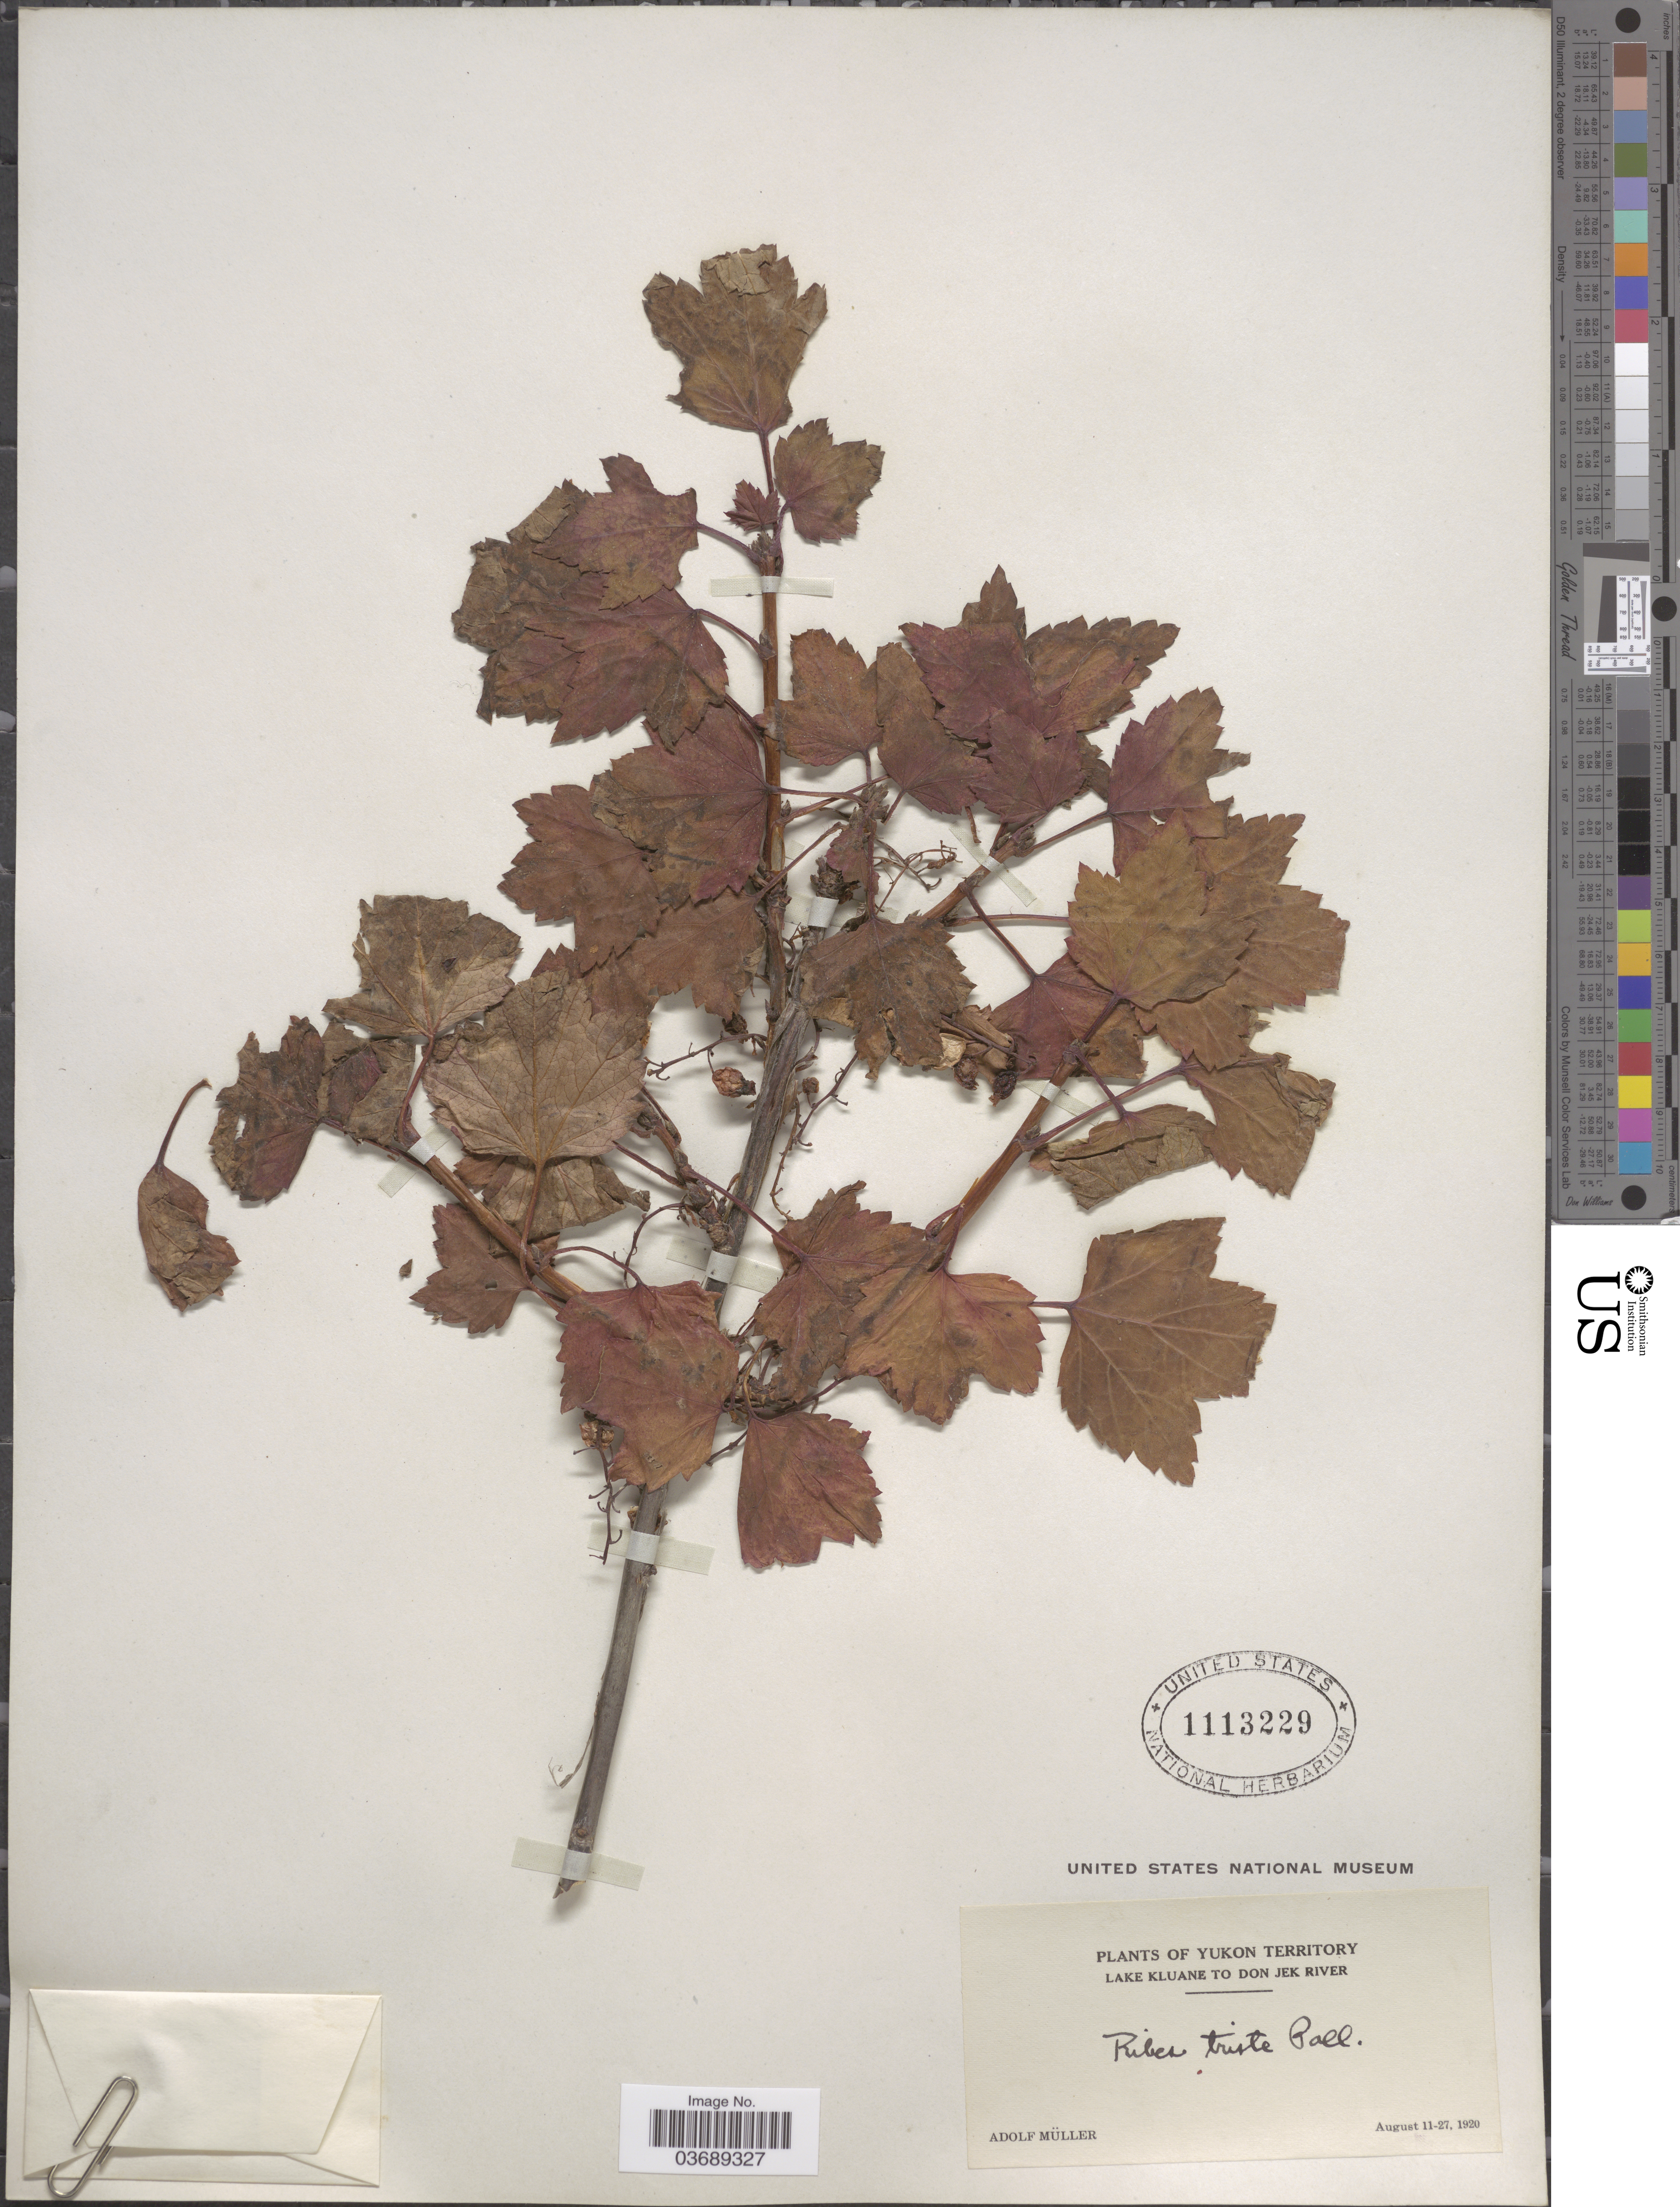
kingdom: Plantae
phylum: Tracheophyta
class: Magnoliopsida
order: Saxifragales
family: Grossulariaceae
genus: Ribes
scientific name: Ribes triste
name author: Pall.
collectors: A. Muller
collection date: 1920-08-11/1920-08-27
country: Canada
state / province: Yukon Territory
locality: Lake Kluane to Don Jek River.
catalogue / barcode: US 1113229